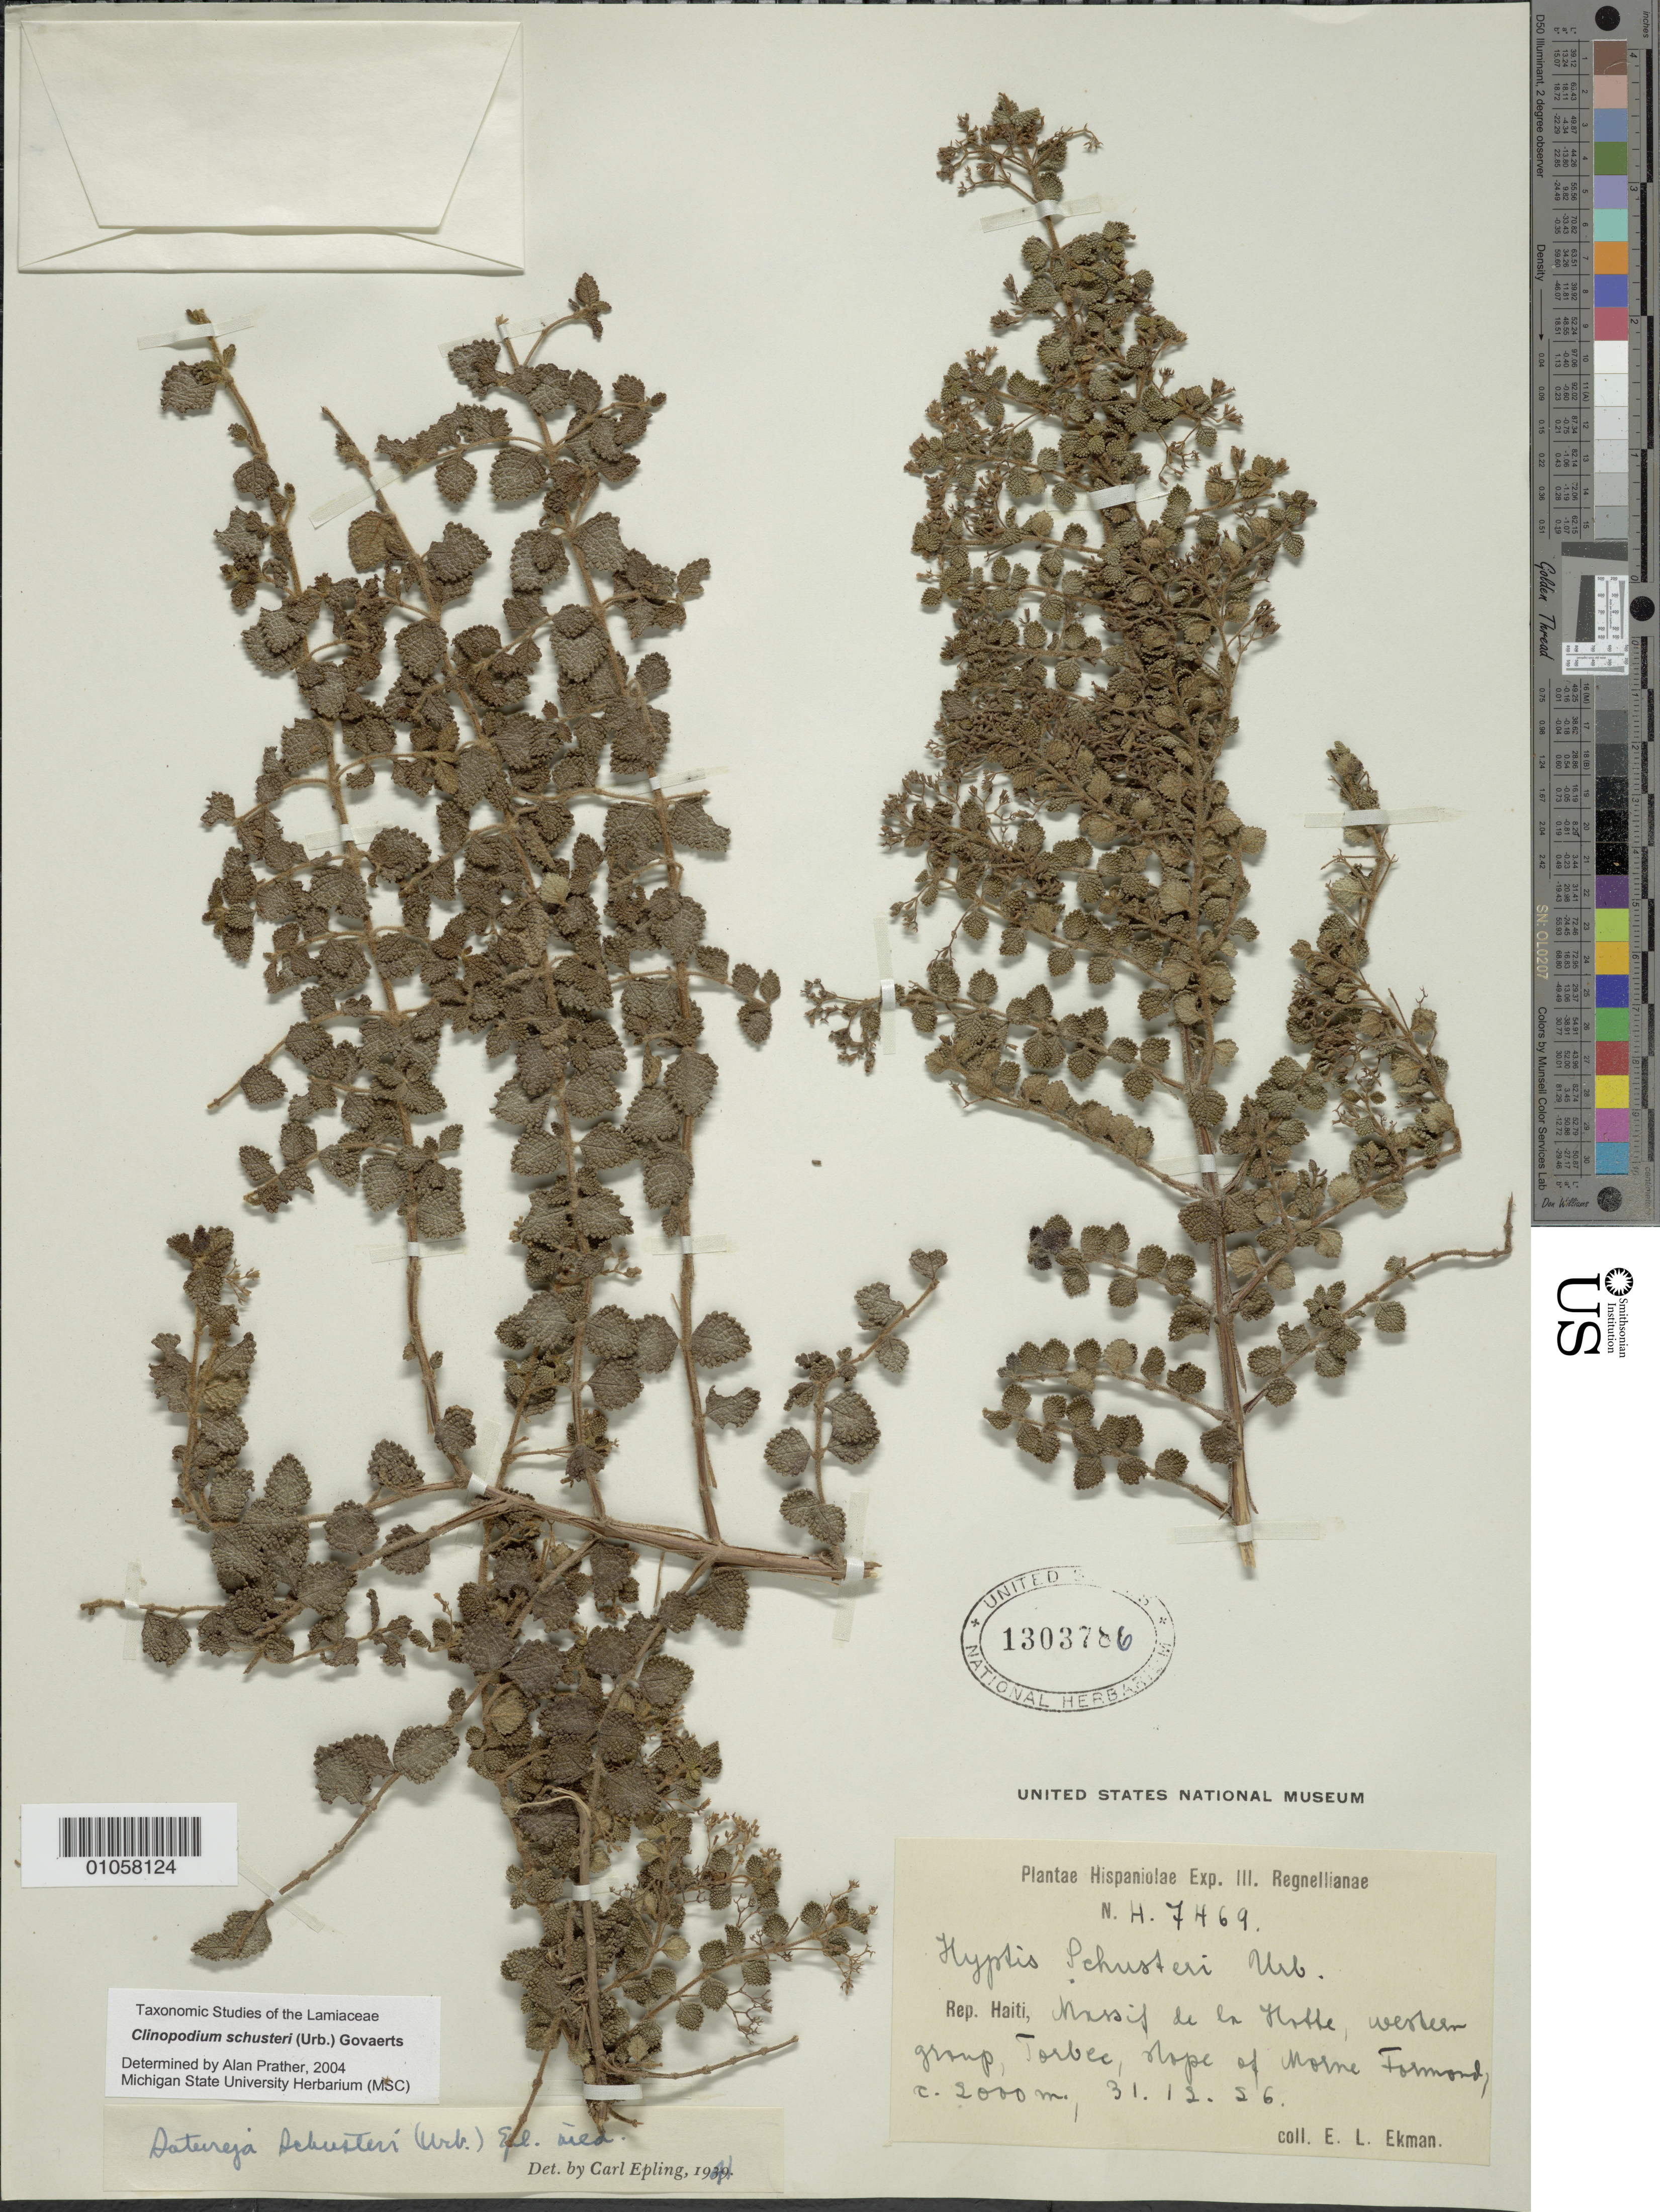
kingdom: Plantae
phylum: Tracheophyta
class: Magnoliopsida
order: Lamiales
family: Lamiaceae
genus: Clinopodium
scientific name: Clinopodium schusteri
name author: (Urb.) Govaerts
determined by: Prather, L. A.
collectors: E. L. Ekman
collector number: H 7469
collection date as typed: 31 Dec 1926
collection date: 1926-12-31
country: Haiti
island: Hispaniola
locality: Massif de la Hotte, western group, Torbec, slope of Morne Formand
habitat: Slope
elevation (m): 2000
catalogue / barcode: US 1303786